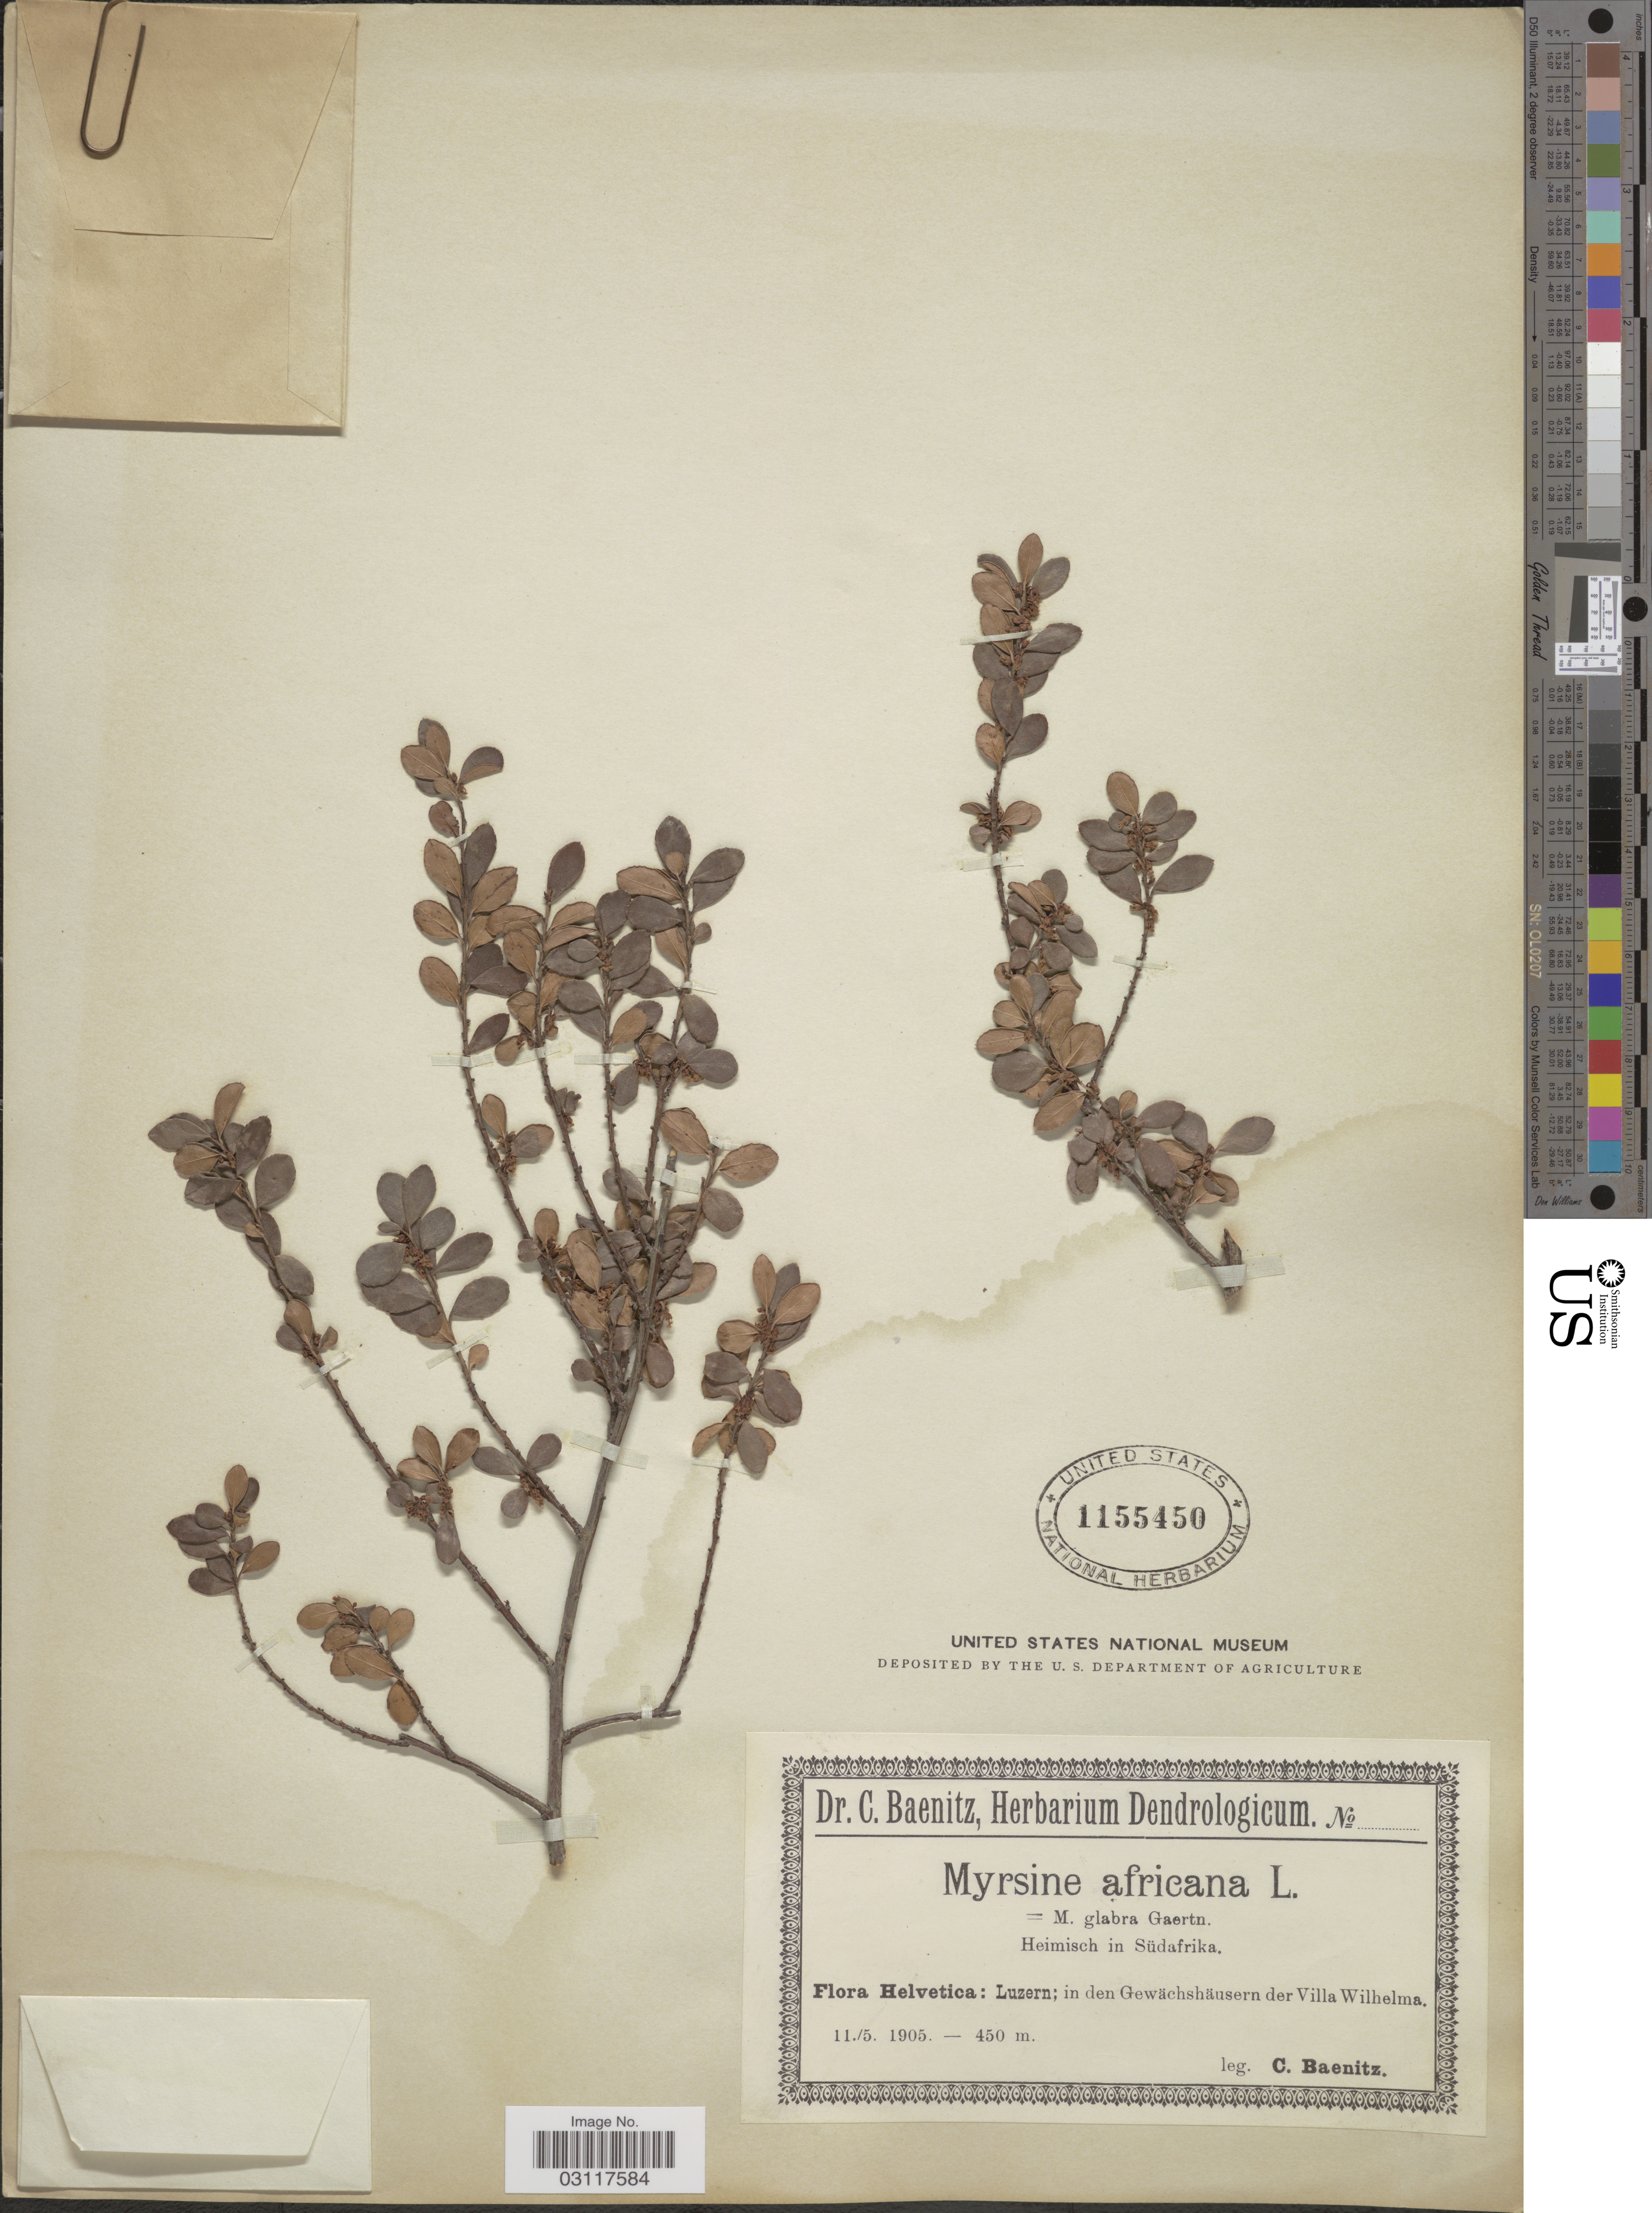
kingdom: Plantae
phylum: Tracheophyta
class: Magnoliopsida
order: Ericales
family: Primulaceae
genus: Myrsine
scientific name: Myrsine africana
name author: L.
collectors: C. G. Baenitz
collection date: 1905-05-11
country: Switzerland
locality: Helvetica: Luzern; in den Gewächshäusern der Villa Wilhelmina.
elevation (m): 450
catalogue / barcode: US 1155450